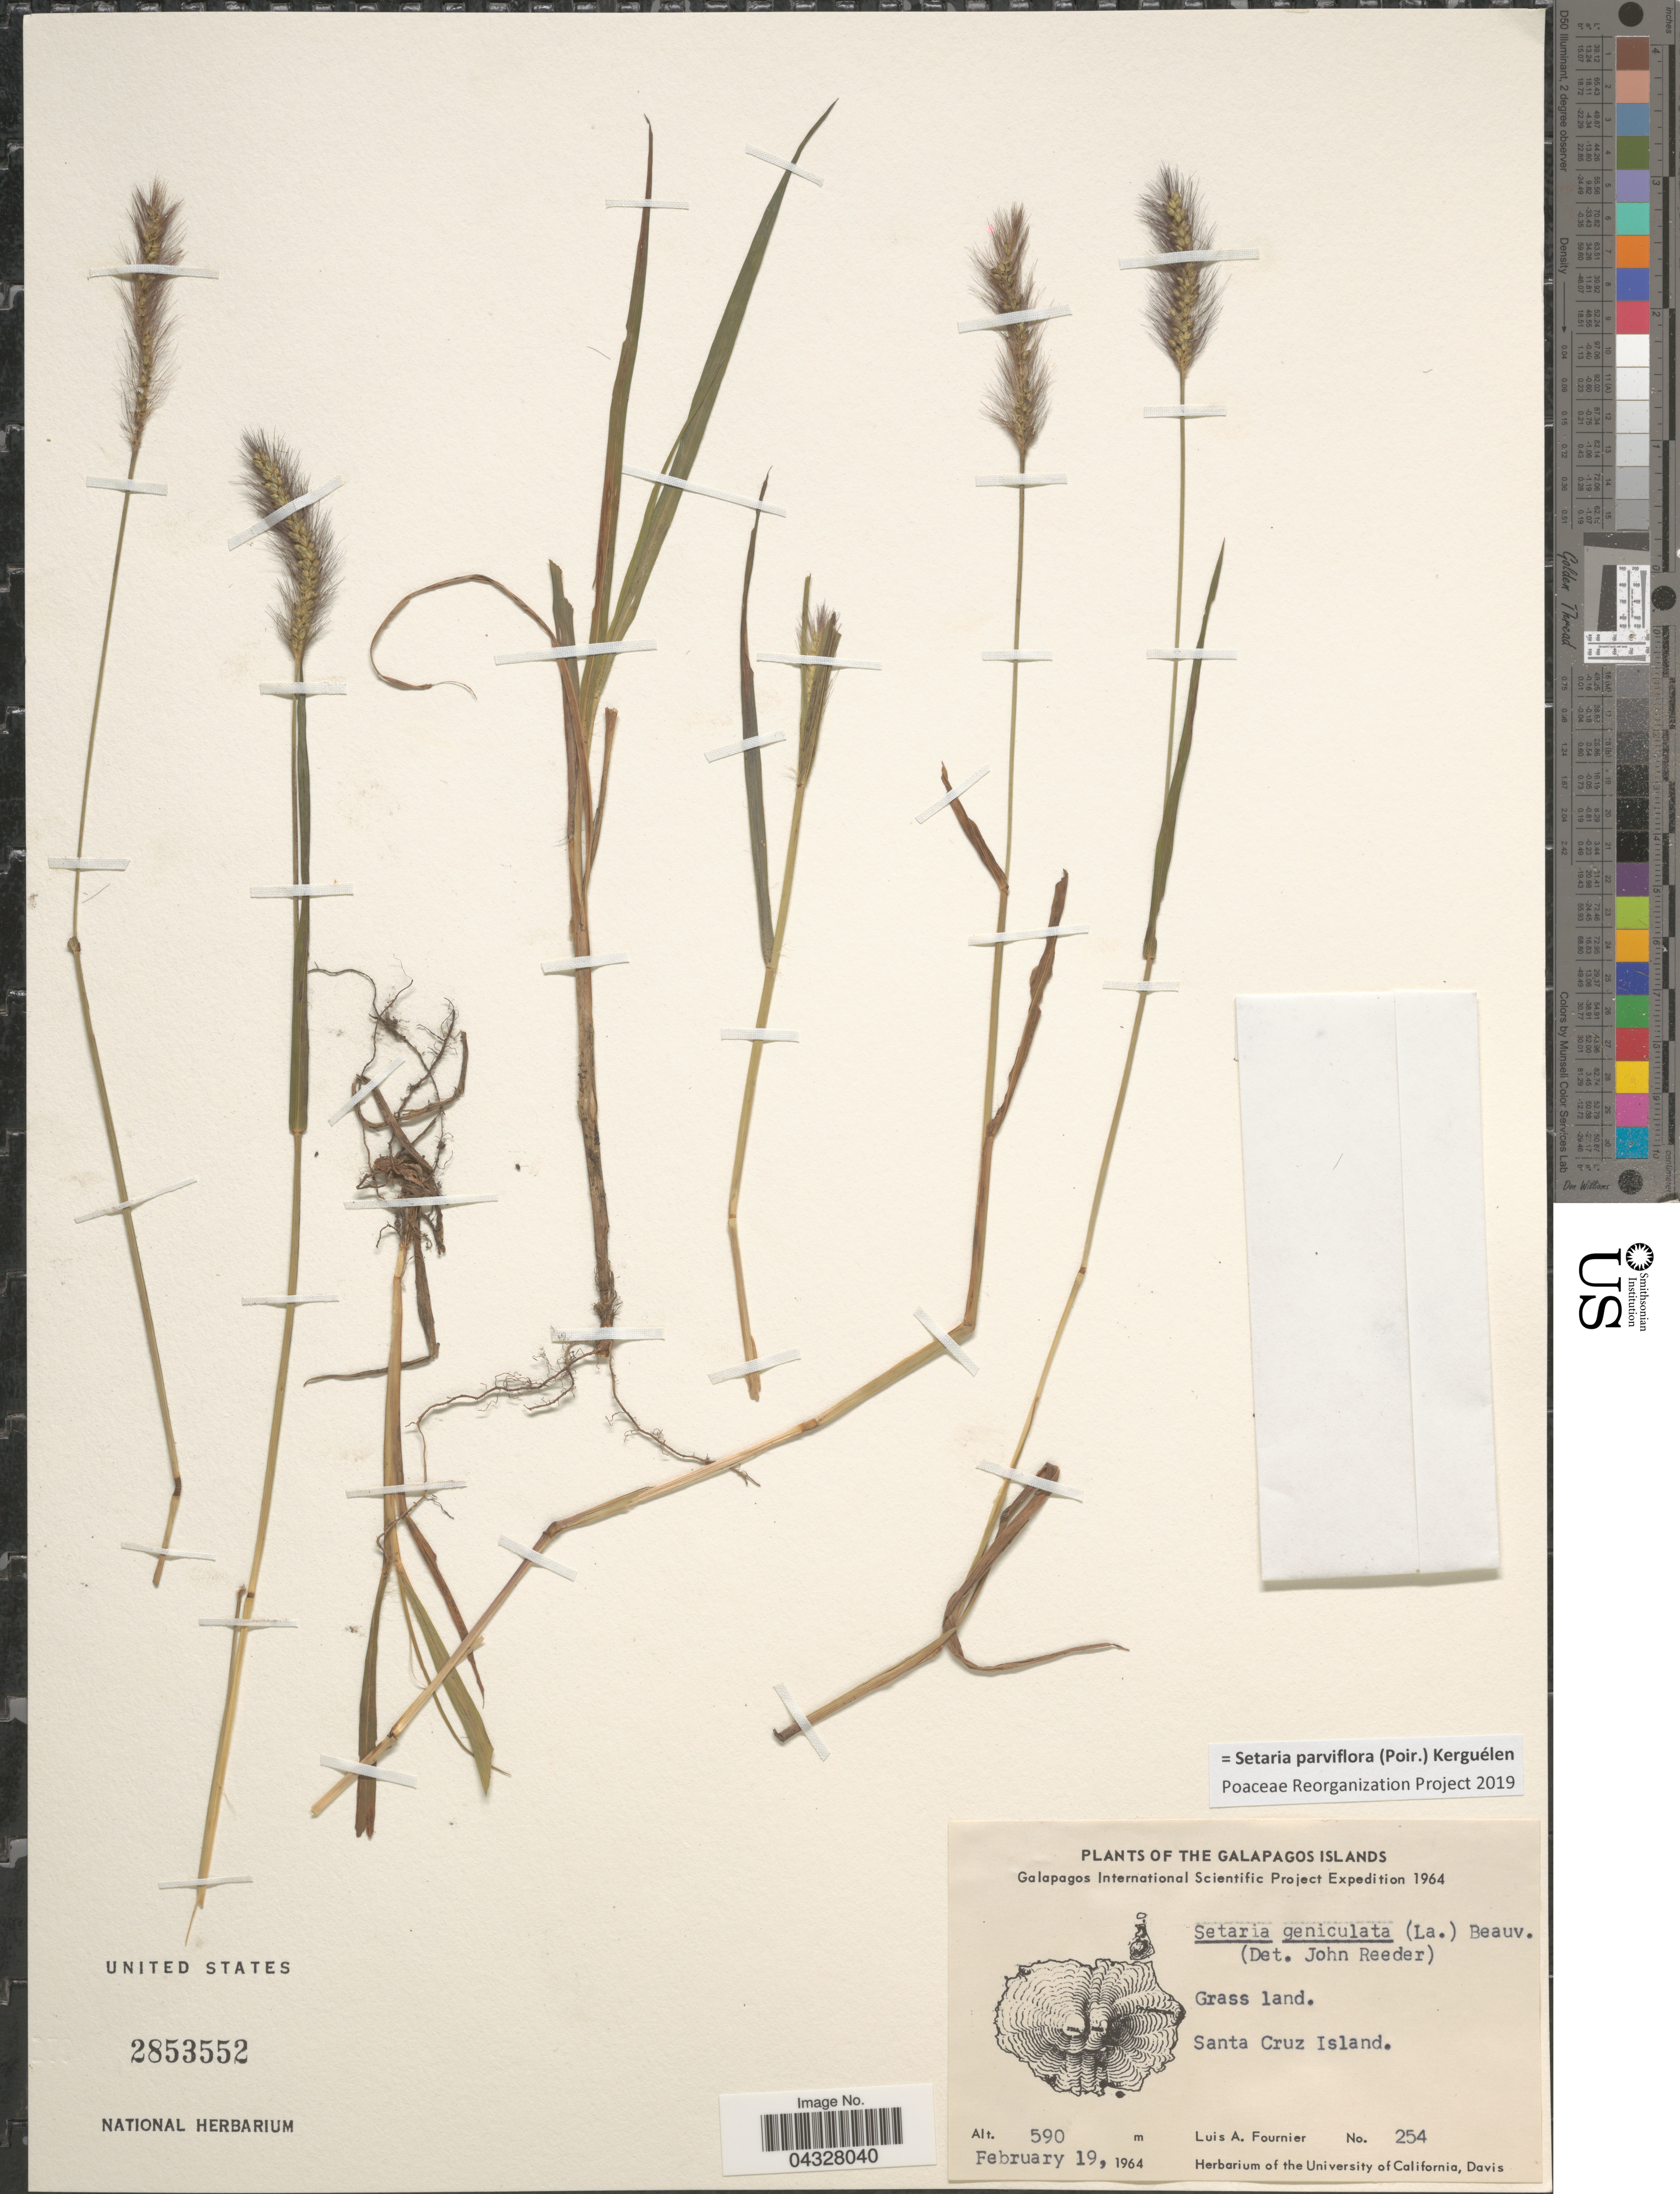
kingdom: Plantae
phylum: Tracheophyta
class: Liliopsida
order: Poales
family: Poaceae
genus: Setaria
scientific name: Setaria parviflora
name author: (Poir.) Kerguélen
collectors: L. A. Fournier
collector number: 254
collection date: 1964-02-19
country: Ecuador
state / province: Colón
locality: The Galapagos Islands. Galapagos International Scientific Project Expedition 1964. Santa Cruz Island.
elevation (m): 590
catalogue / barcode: US 2853552